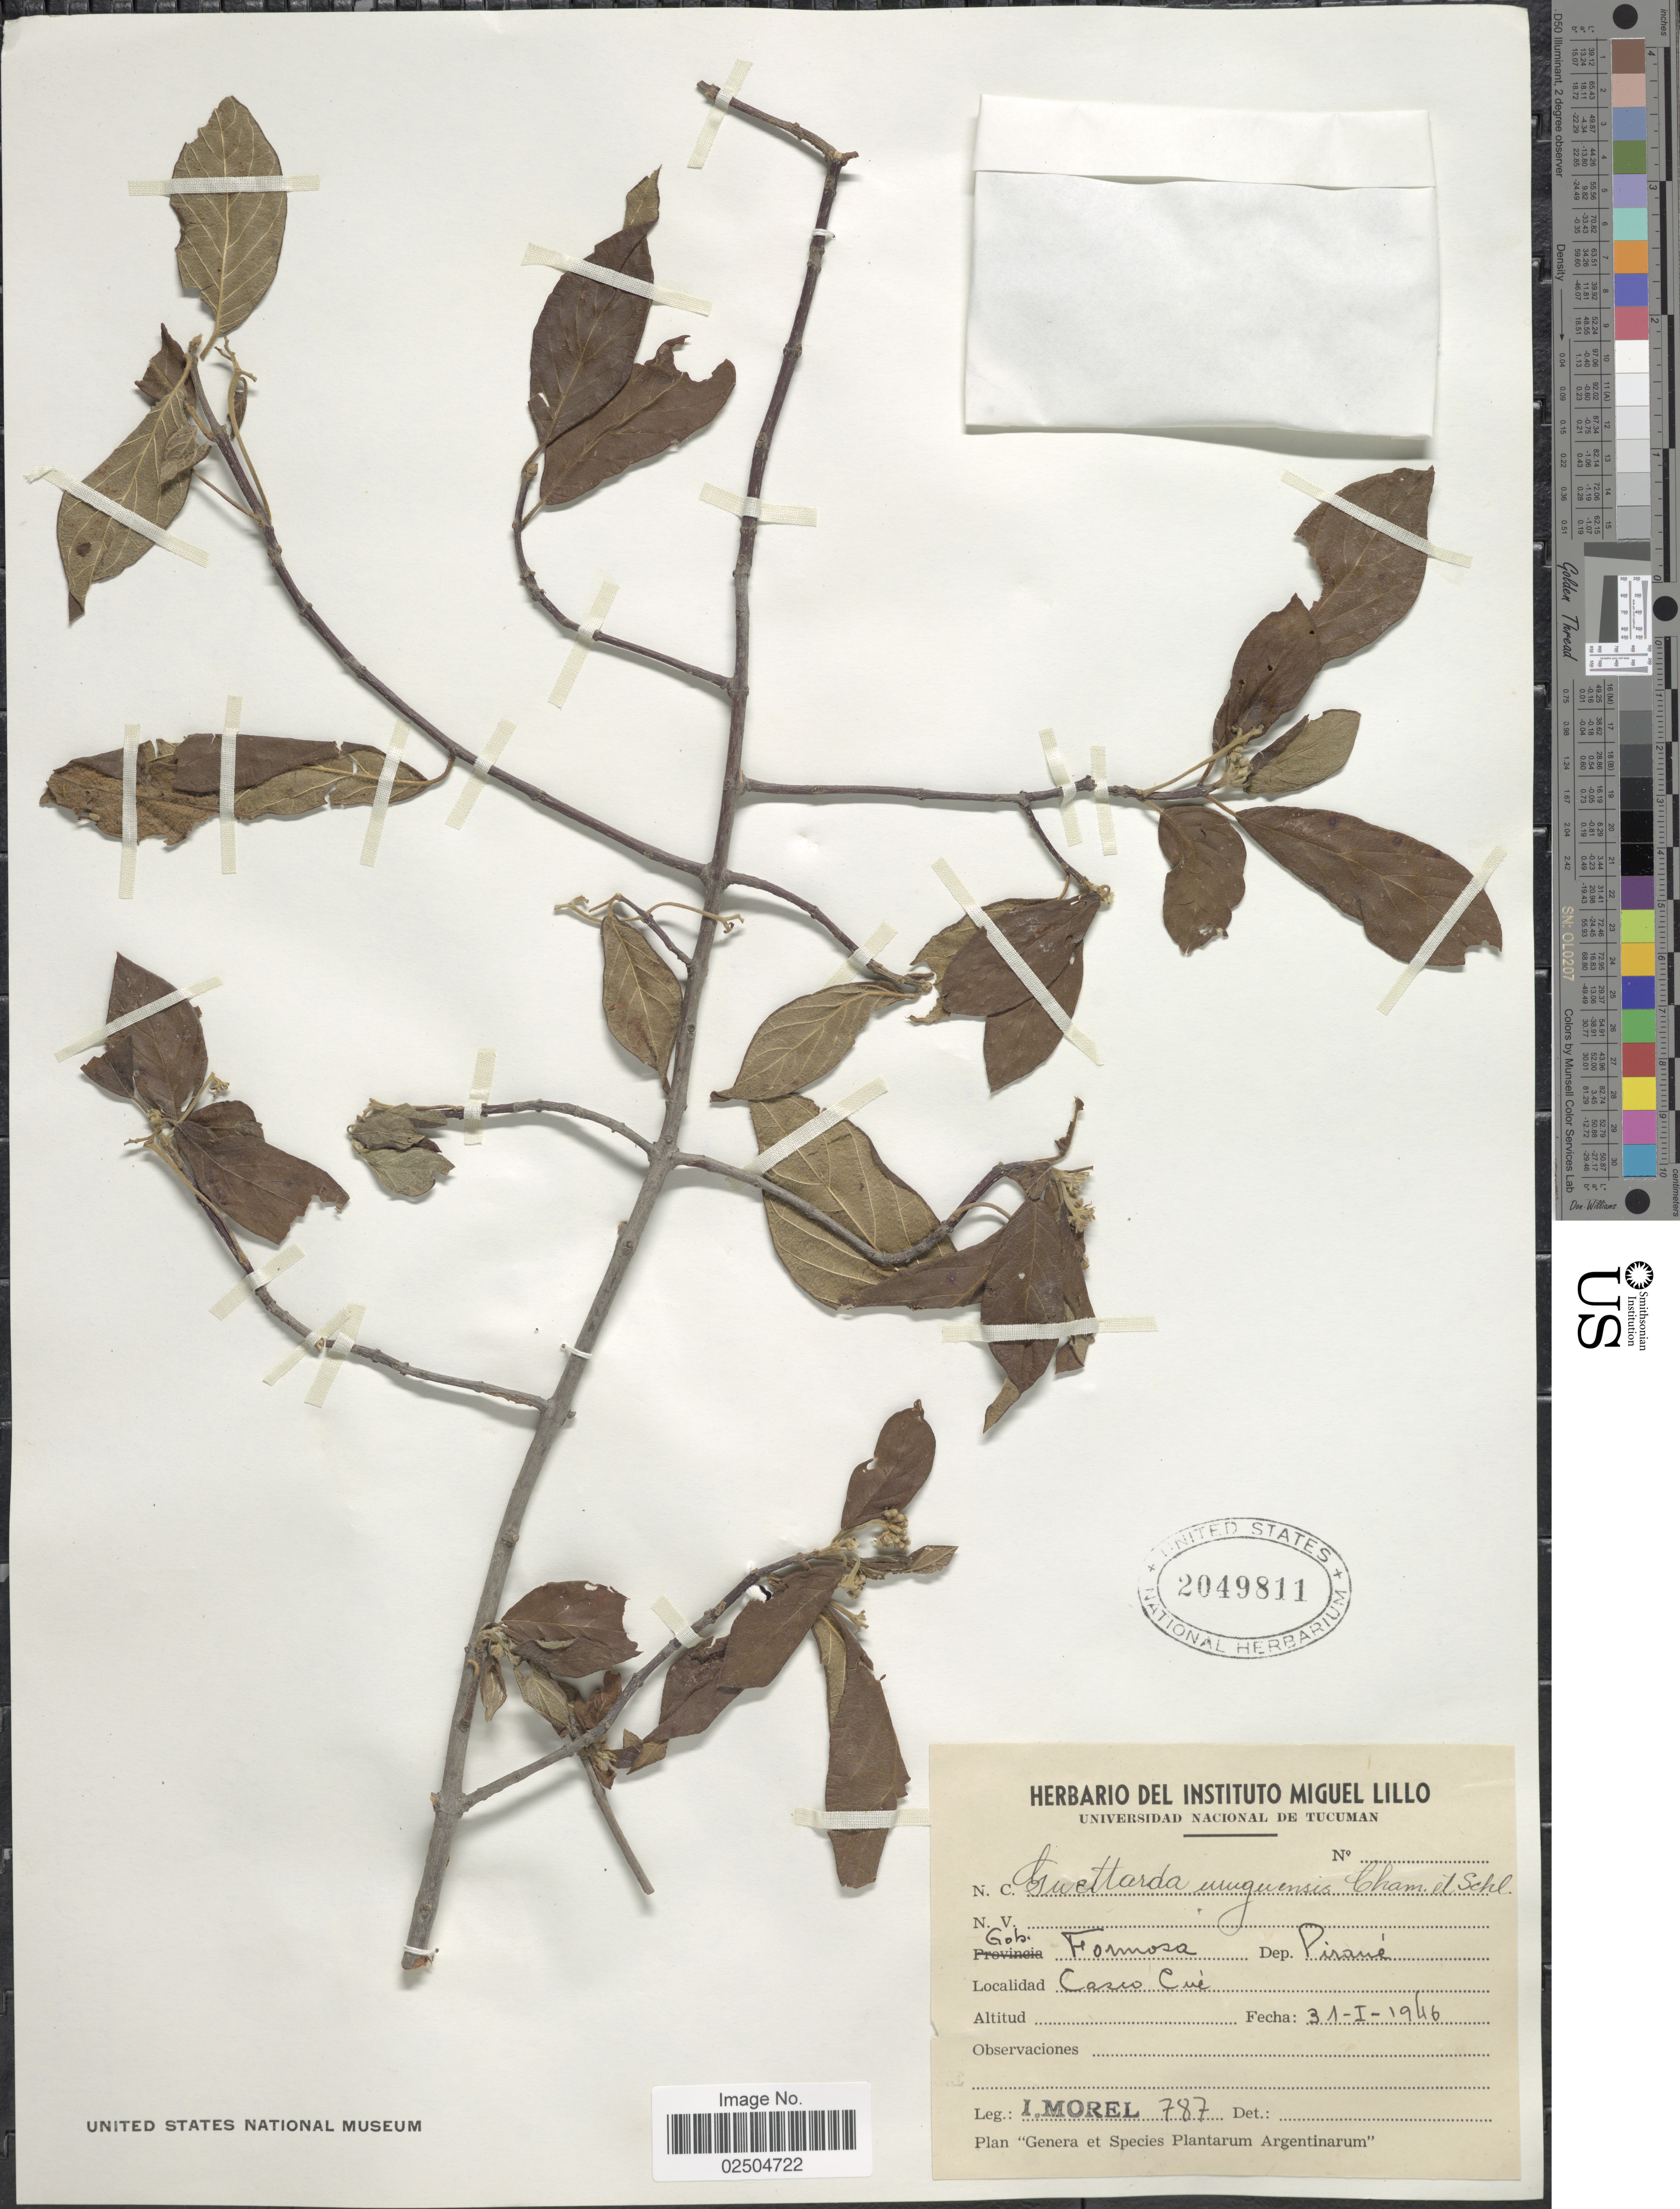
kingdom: Plantae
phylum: Tracheophyta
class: Magnoliopsida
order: Gentianales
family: Rubiaceae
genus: Guettarda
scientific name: Guettarda uruguensis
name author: Cham. & Schltdl.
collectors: I. Morel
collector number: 787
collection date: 1946-01-31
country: Argentina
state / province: Formosa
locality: Gob. Formosa, Dep. Pirane, Casio Cue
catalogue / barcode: US 2049811